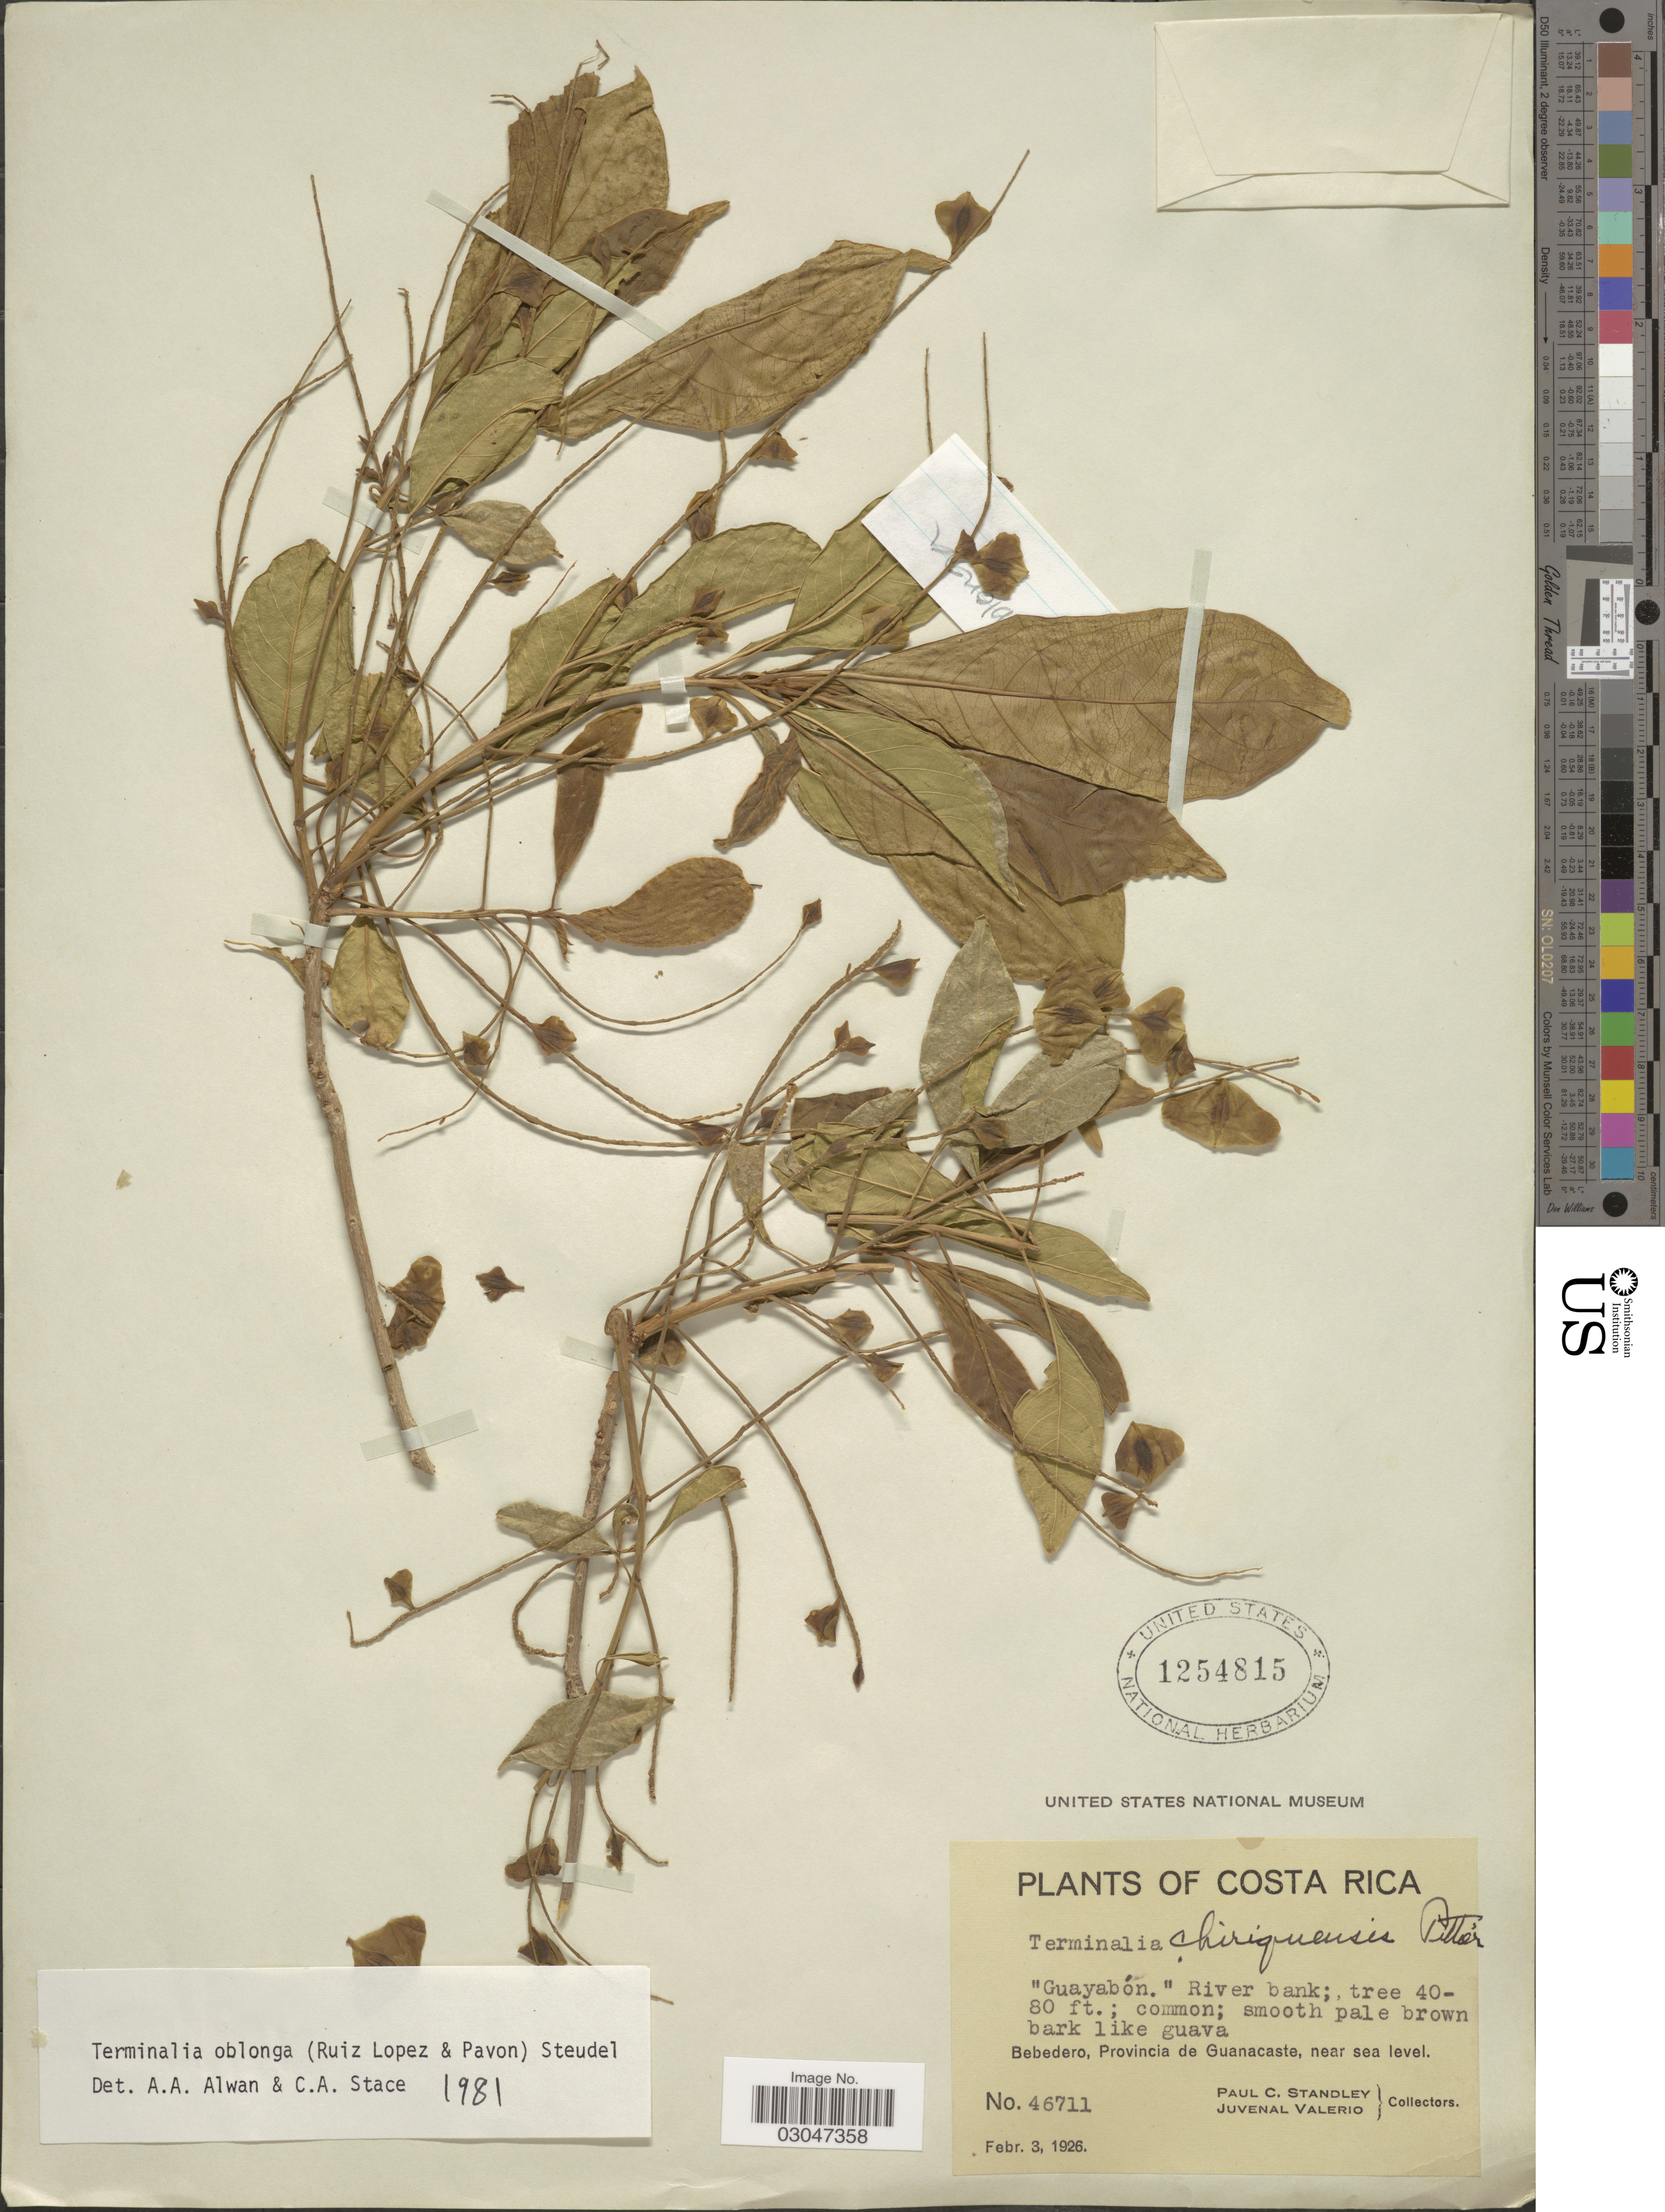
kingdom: Plantae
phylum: Tracheophyta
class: Magnoliopsida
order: Myrtales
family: Combretaceae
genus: Terminalia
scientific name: Terminalia oblonga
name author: (Ruiz & Pav.) Steud.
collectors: P. C. Standley & J. Valerio R.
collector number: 46711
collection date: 1926-02-03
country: Costa Rica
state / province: Guanacaste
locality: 'Guayabón.' River bank. Bebedero.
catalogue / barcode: US 1254815